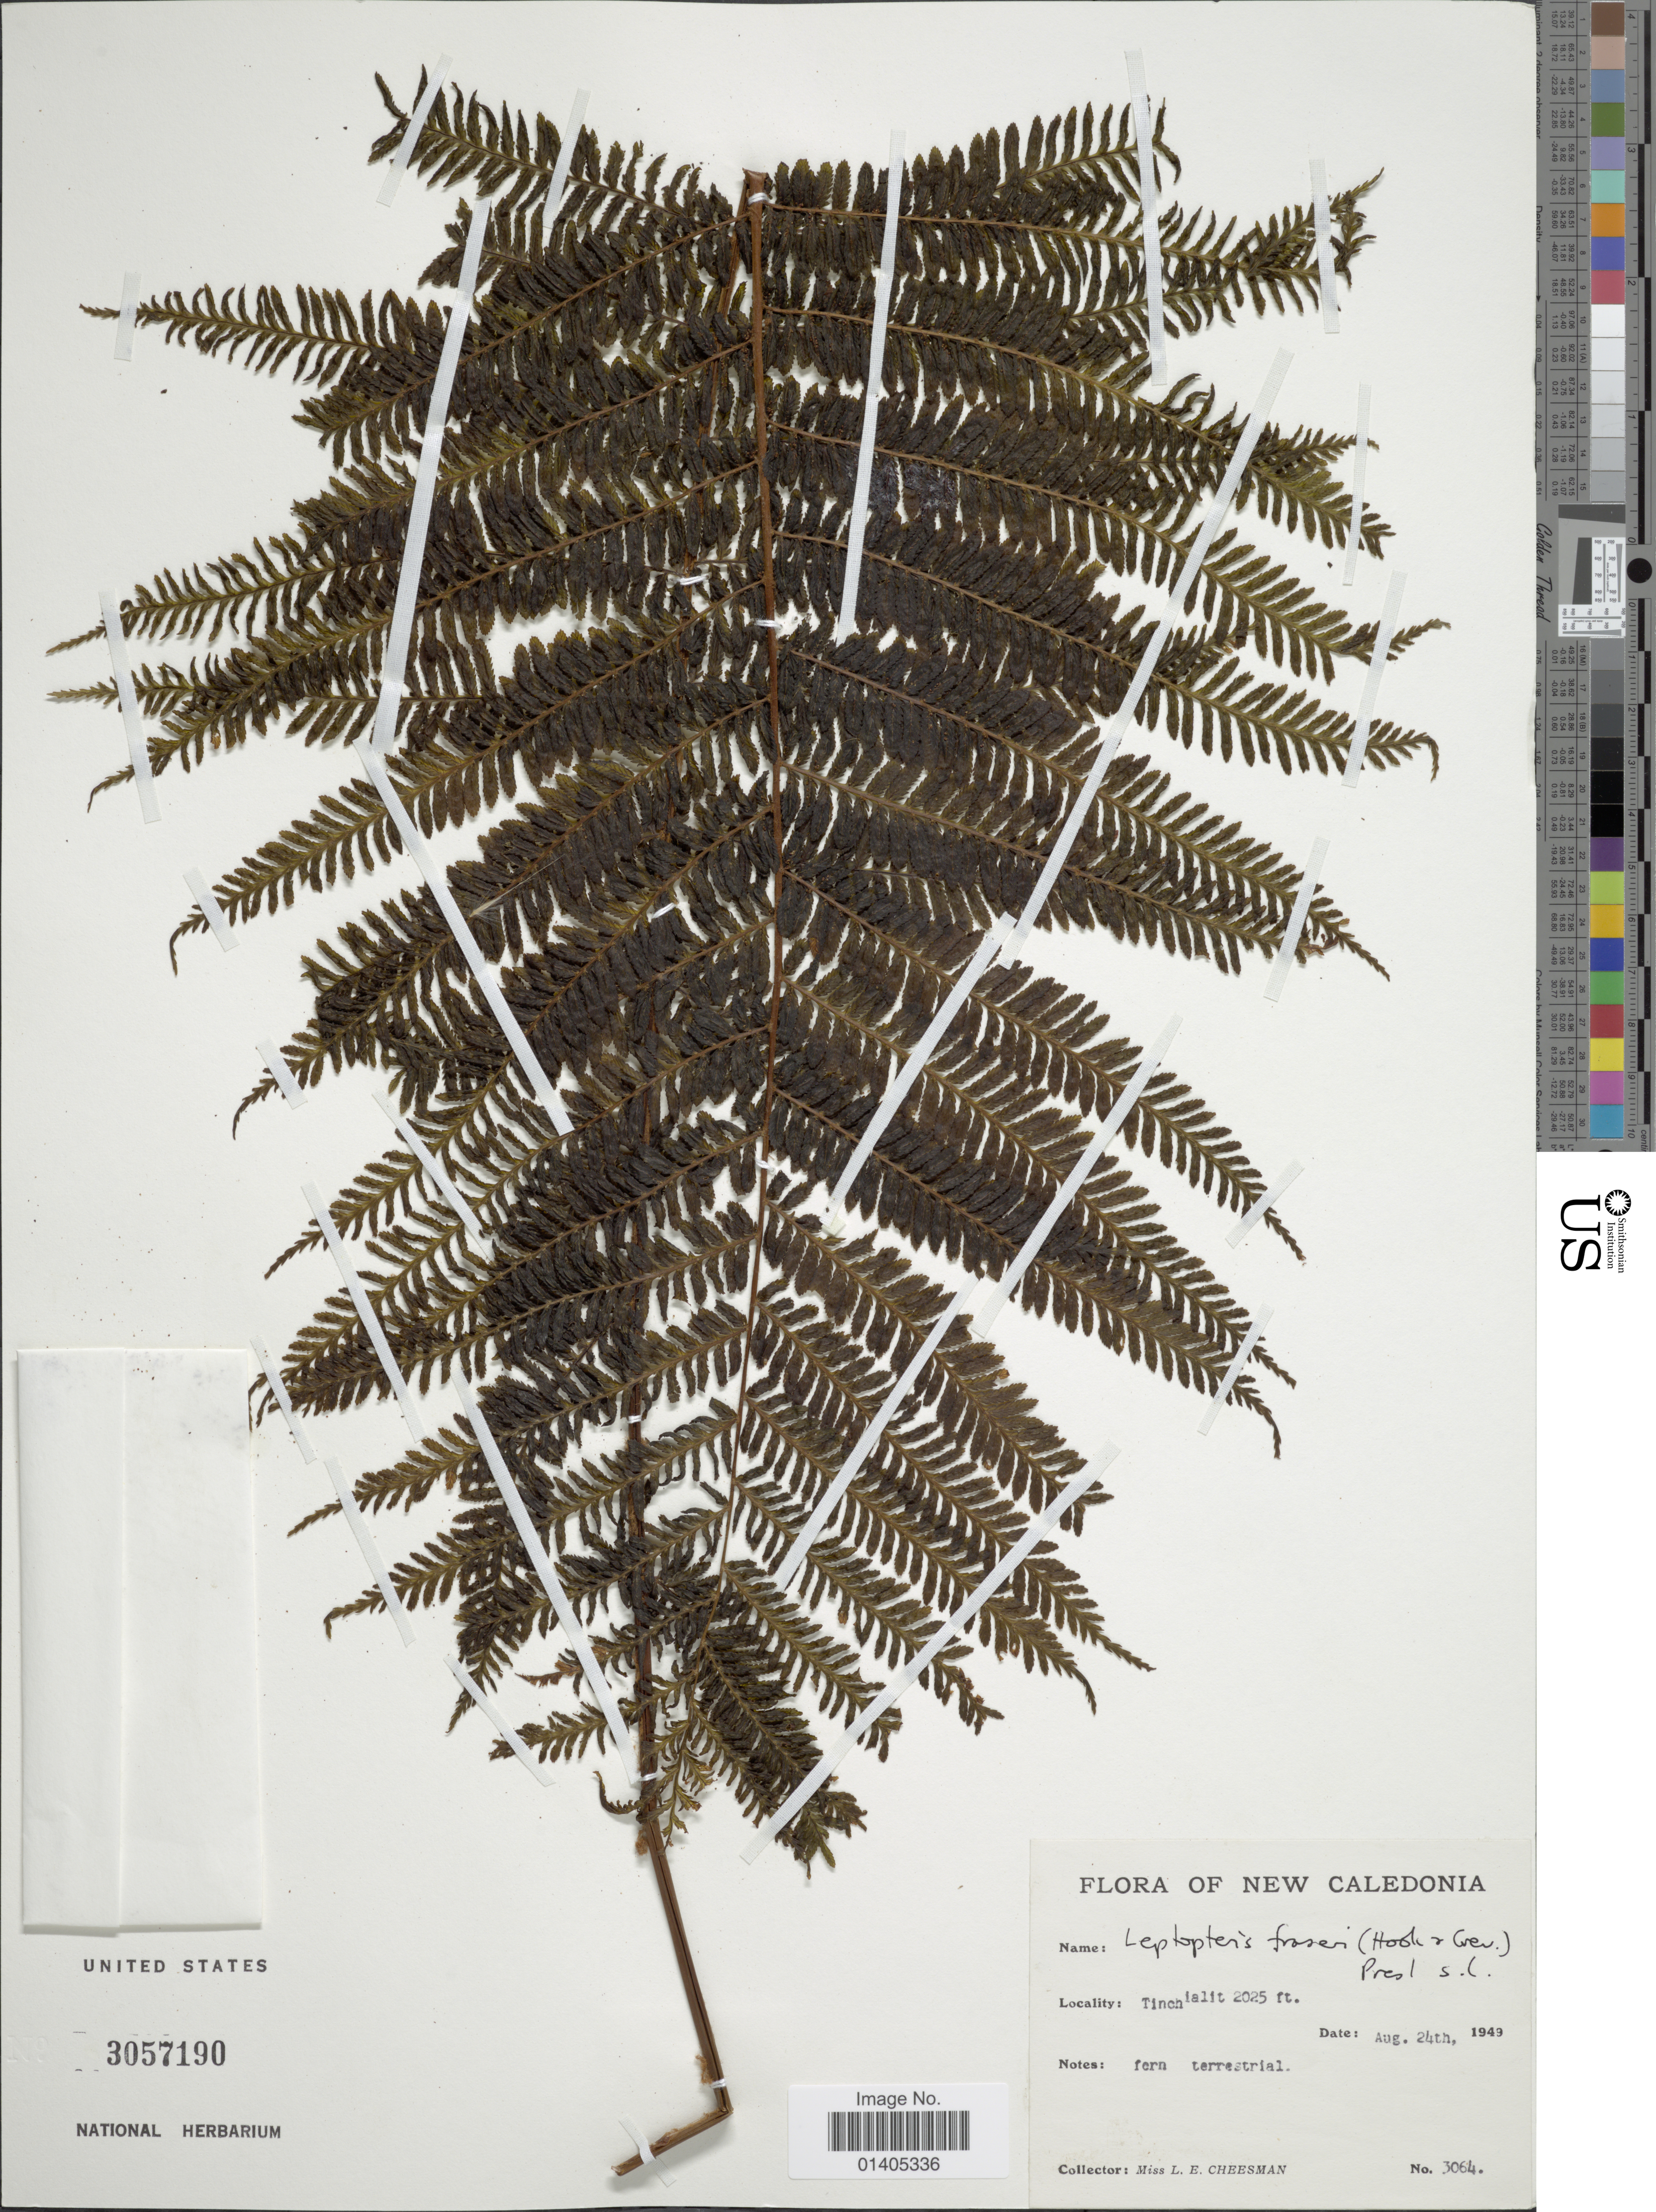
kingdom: Plantae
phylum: Tracheophyta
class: Polypodiopsida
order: Osmundales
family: Osmundaceae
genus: Leptopteris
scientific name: Leptopteris wilkesiana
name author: (Brack.) Christ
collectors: L. E. Cheesman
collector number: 3064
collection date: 1949-08-24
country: New Caledonia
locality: Tinch lalit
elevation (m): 617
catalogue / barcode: US 3057190